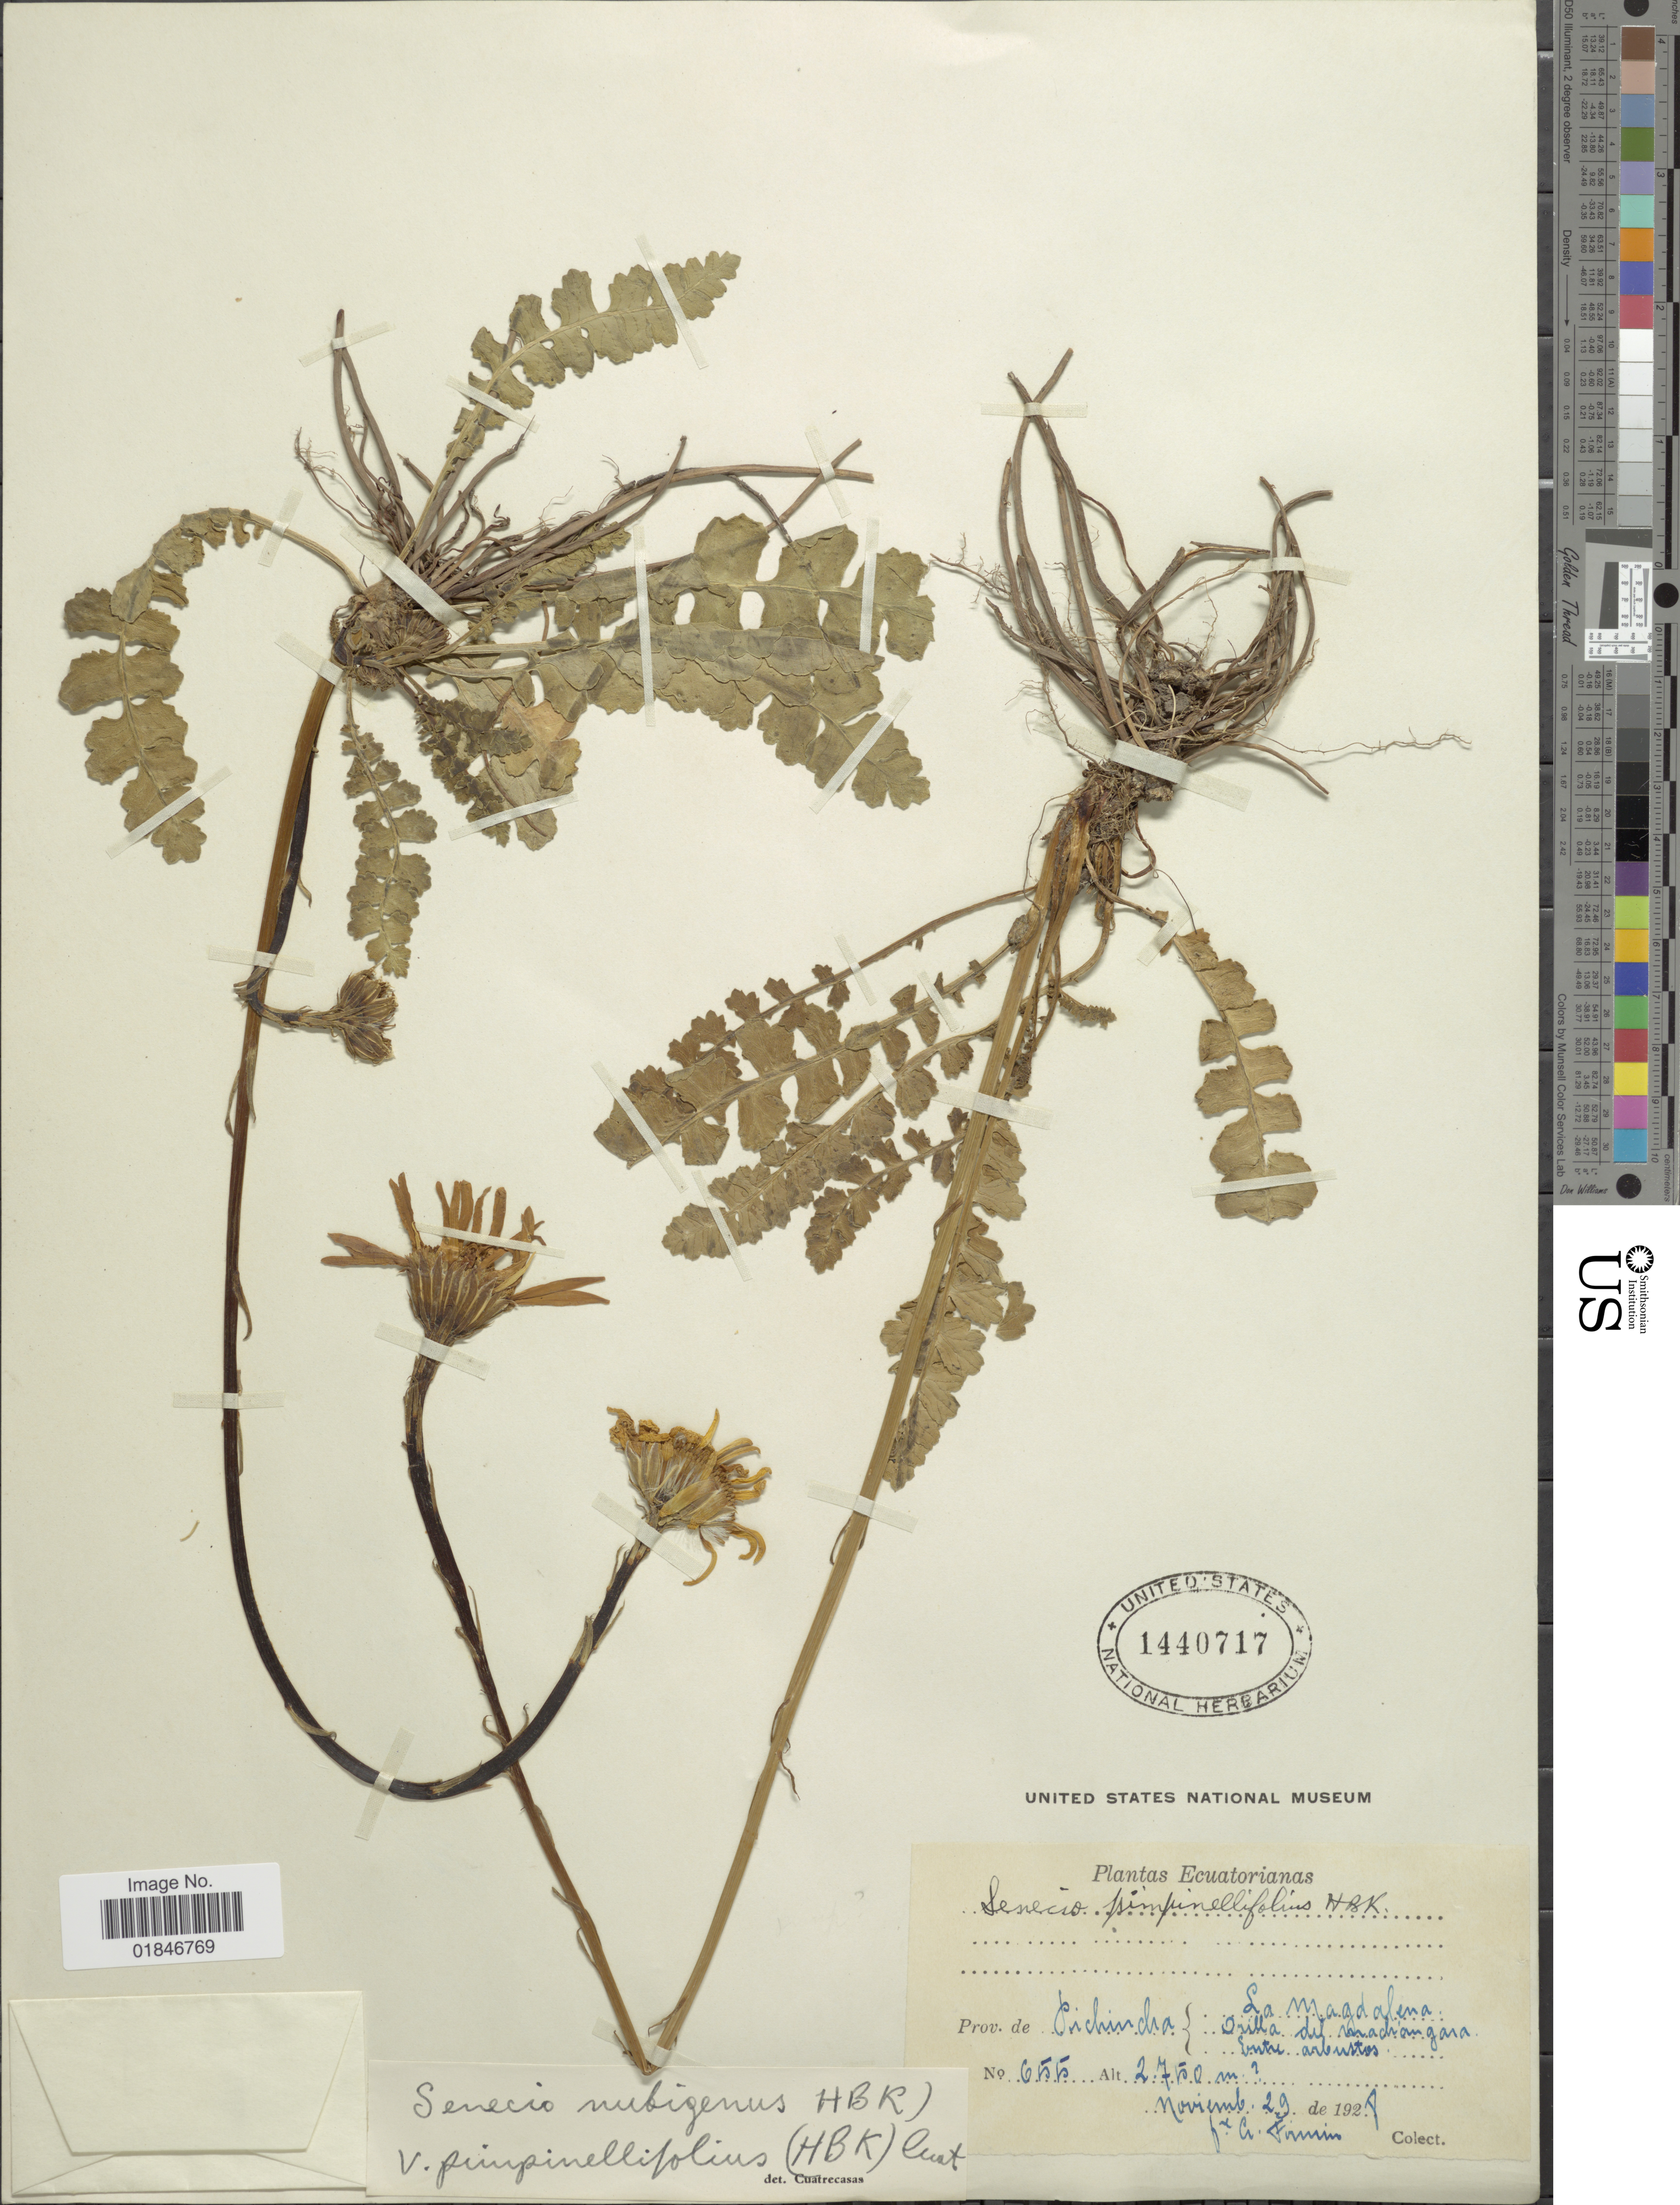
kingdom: Plantae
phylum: Tracheophyta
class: Magnoliopsida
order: Asterales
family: Asteraceae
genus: Dorobaea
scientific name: Dorobaea pimpinellifolia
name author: (Kunth) B. Nord.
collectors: F. Firmin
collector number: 655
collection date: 1928-11-29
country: Ecuador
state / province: Pichincha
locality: Prov. de Pichincha, La Magdalena Orilla del Machiangara Entre arbustes.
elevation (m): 2750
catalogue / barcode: US 1440717